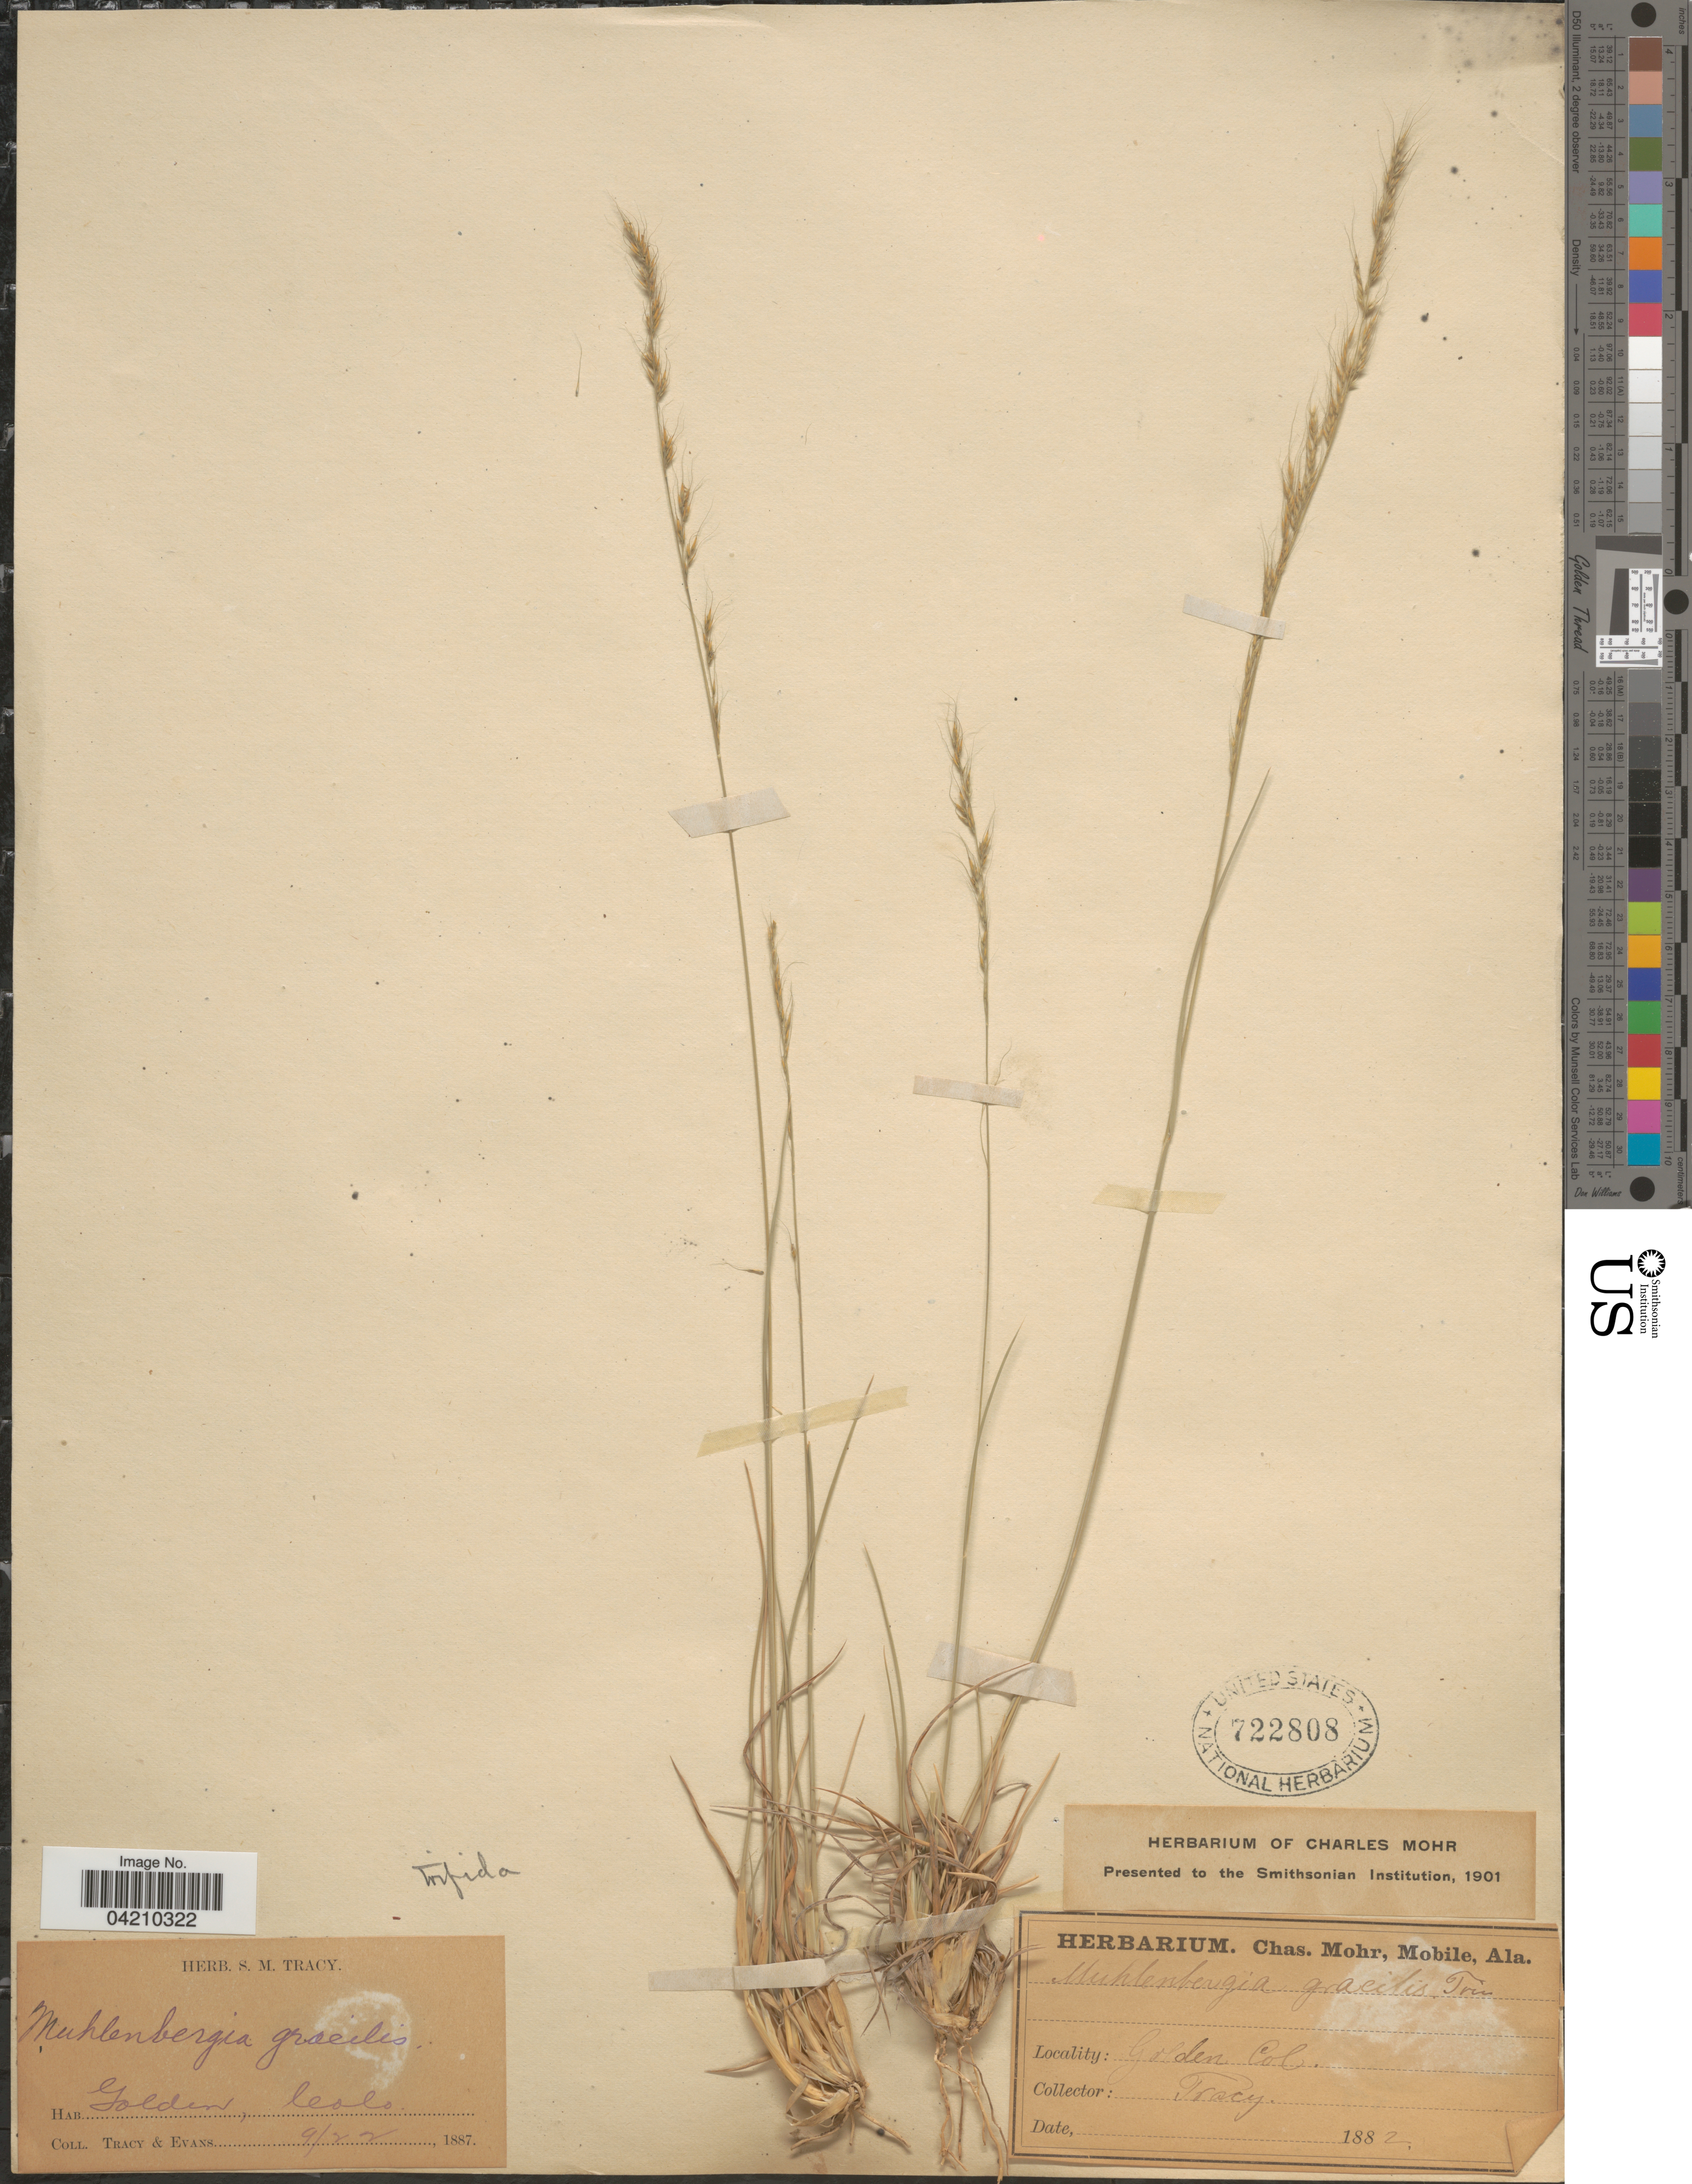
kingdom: Plantae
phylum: Tracheophyta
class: Liliopsida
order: Poales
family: Poaceae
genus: Muhlenbergia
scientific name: Muhlenbergia montana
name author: (Nutt.) Hitchc.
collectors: S. M. Tracy & -- Evans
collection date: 1887-09-22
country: United States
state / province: Colorado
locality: Golden.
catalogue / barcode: US 722808